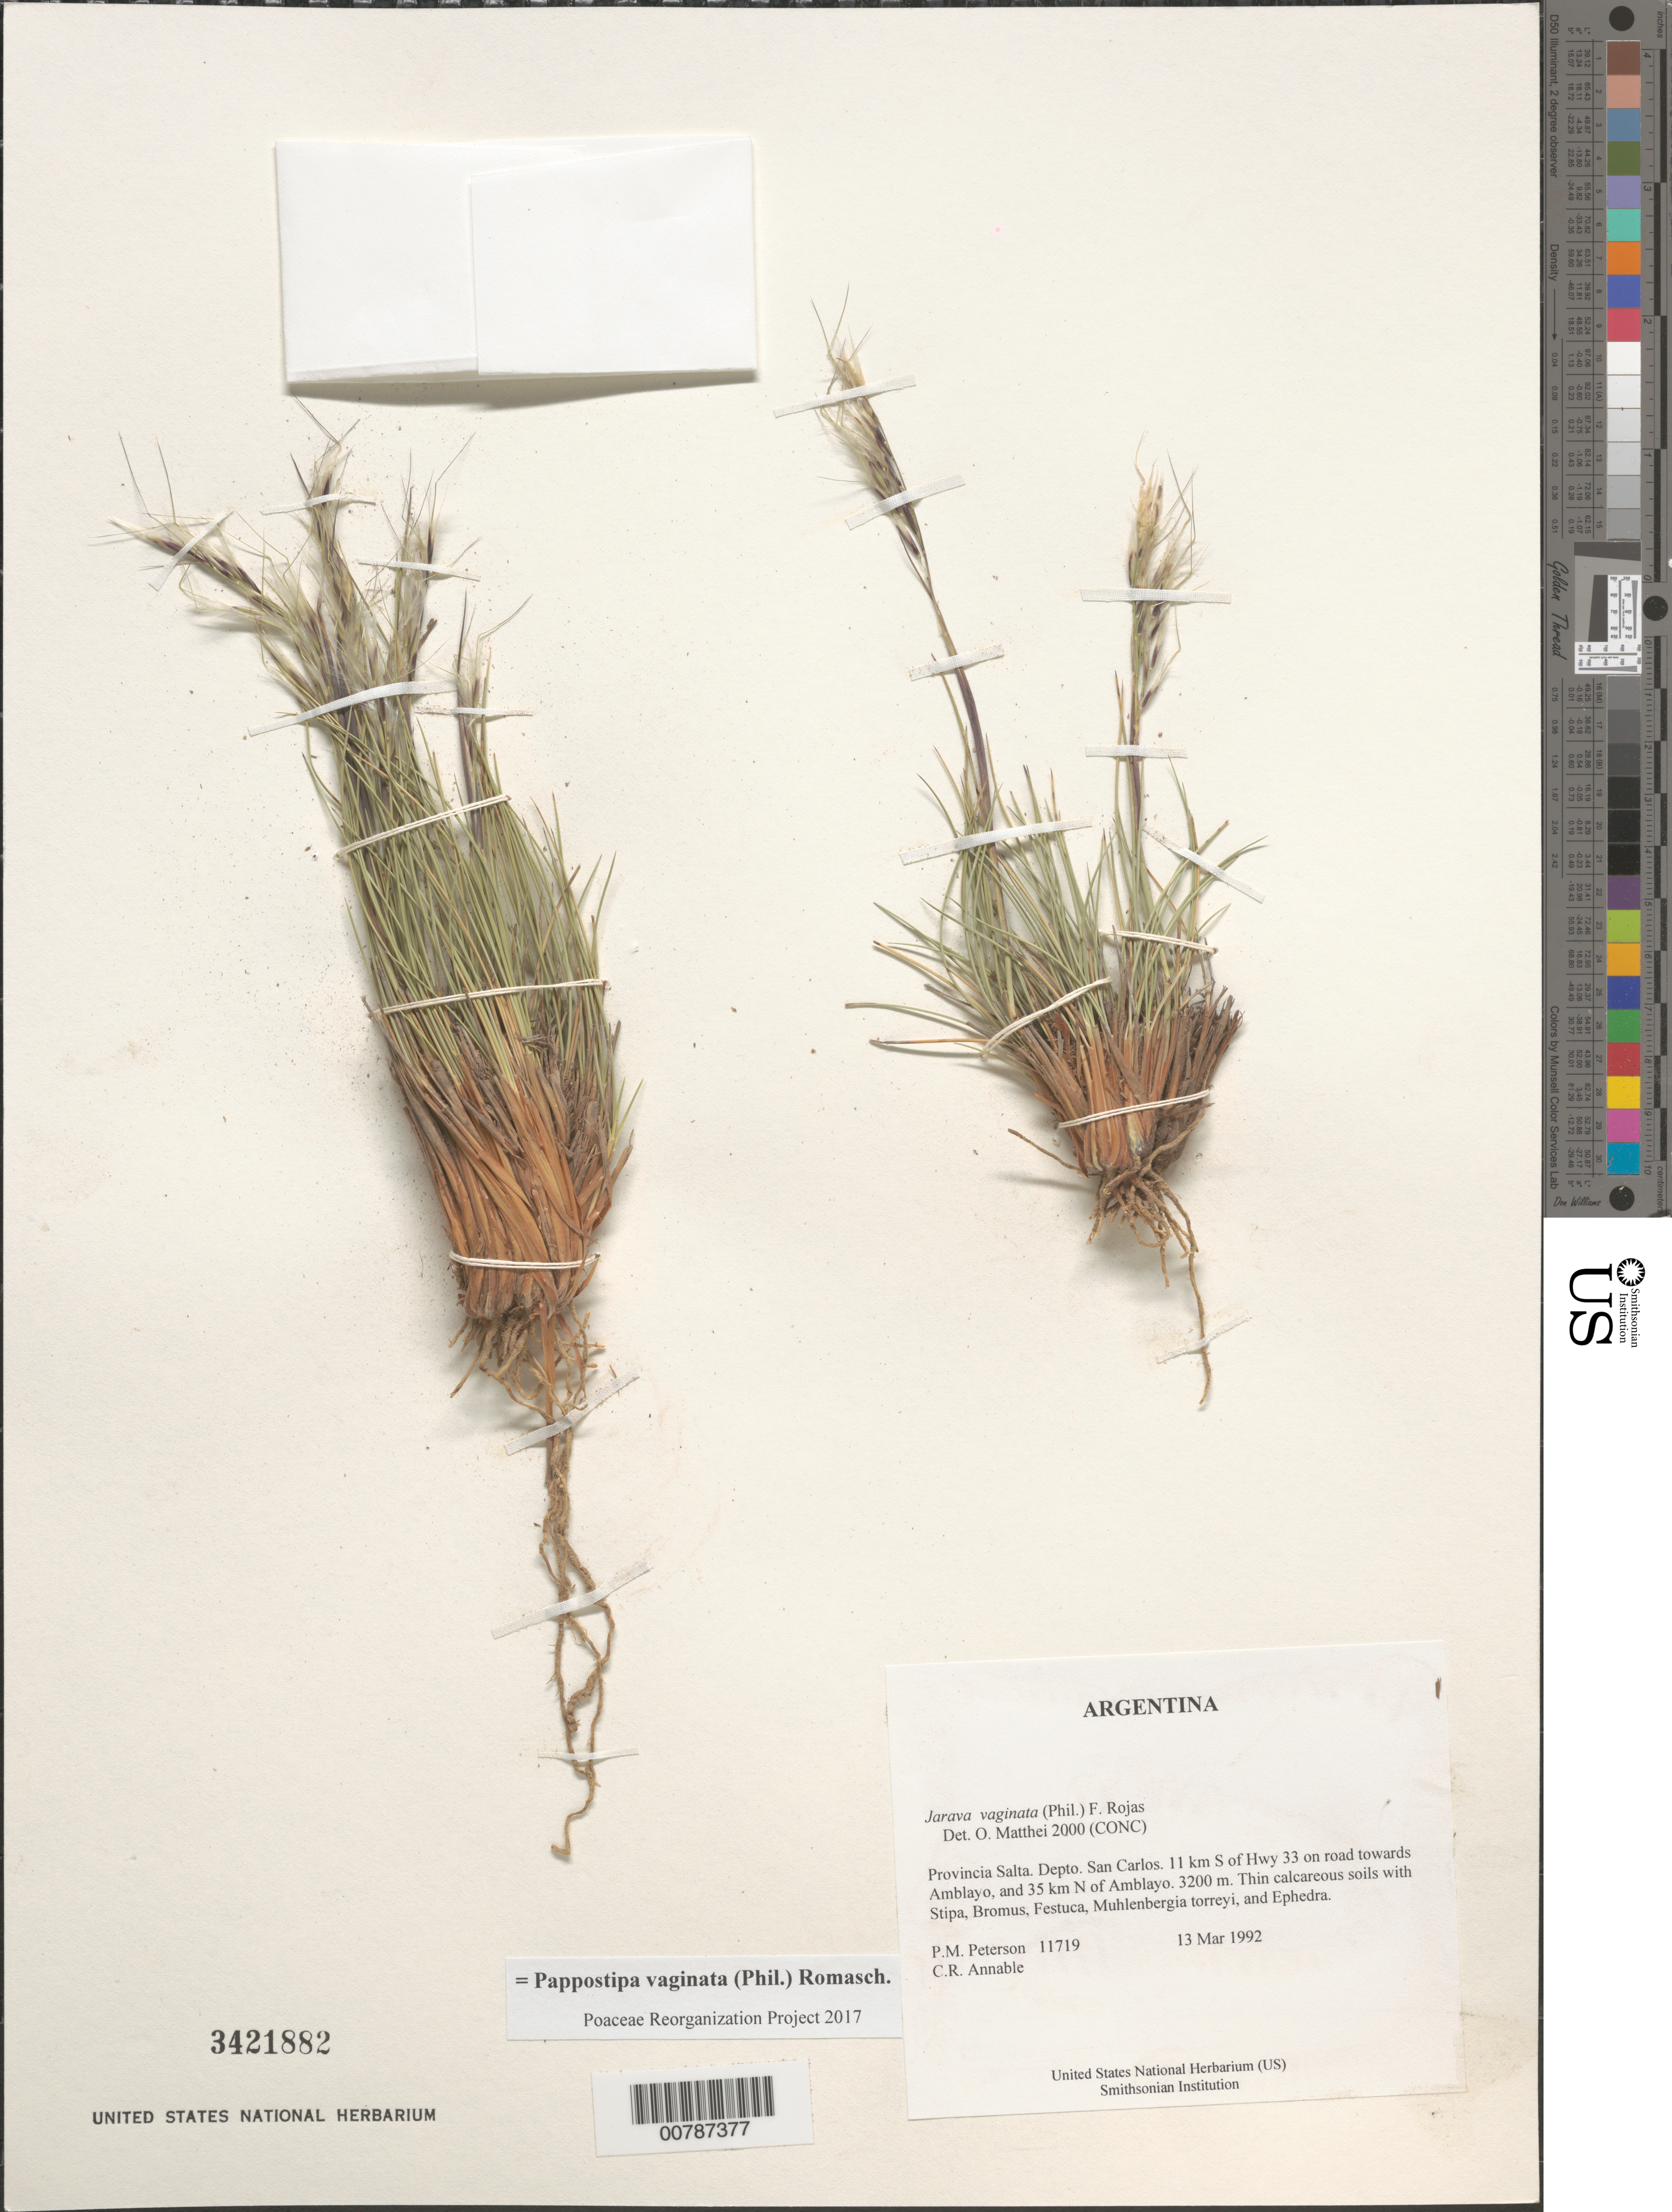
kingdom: Plantae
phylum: Tracheophyta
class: Liliopsida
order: Poales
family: Poaceae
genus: Pappostipa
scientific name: Pappostipa vaginata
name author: (Phil.) Romasch.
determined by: Matthei, O. R.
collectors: P. M. Peterson & C. R. Annable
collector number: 11719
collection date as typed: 13 Mar 1992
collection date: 1992-03-13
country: Argentina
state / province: Salta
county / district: San Carlos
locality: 11 km S of Hwy 33 on road towards Amblayo, and 35 km N of Amblayo.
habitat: Thin calcareous soils with Stipa, Bromus, Festuca, Muhlenbergia torreyi, and Ephedra.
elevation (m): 3200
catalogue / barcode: US 3421882